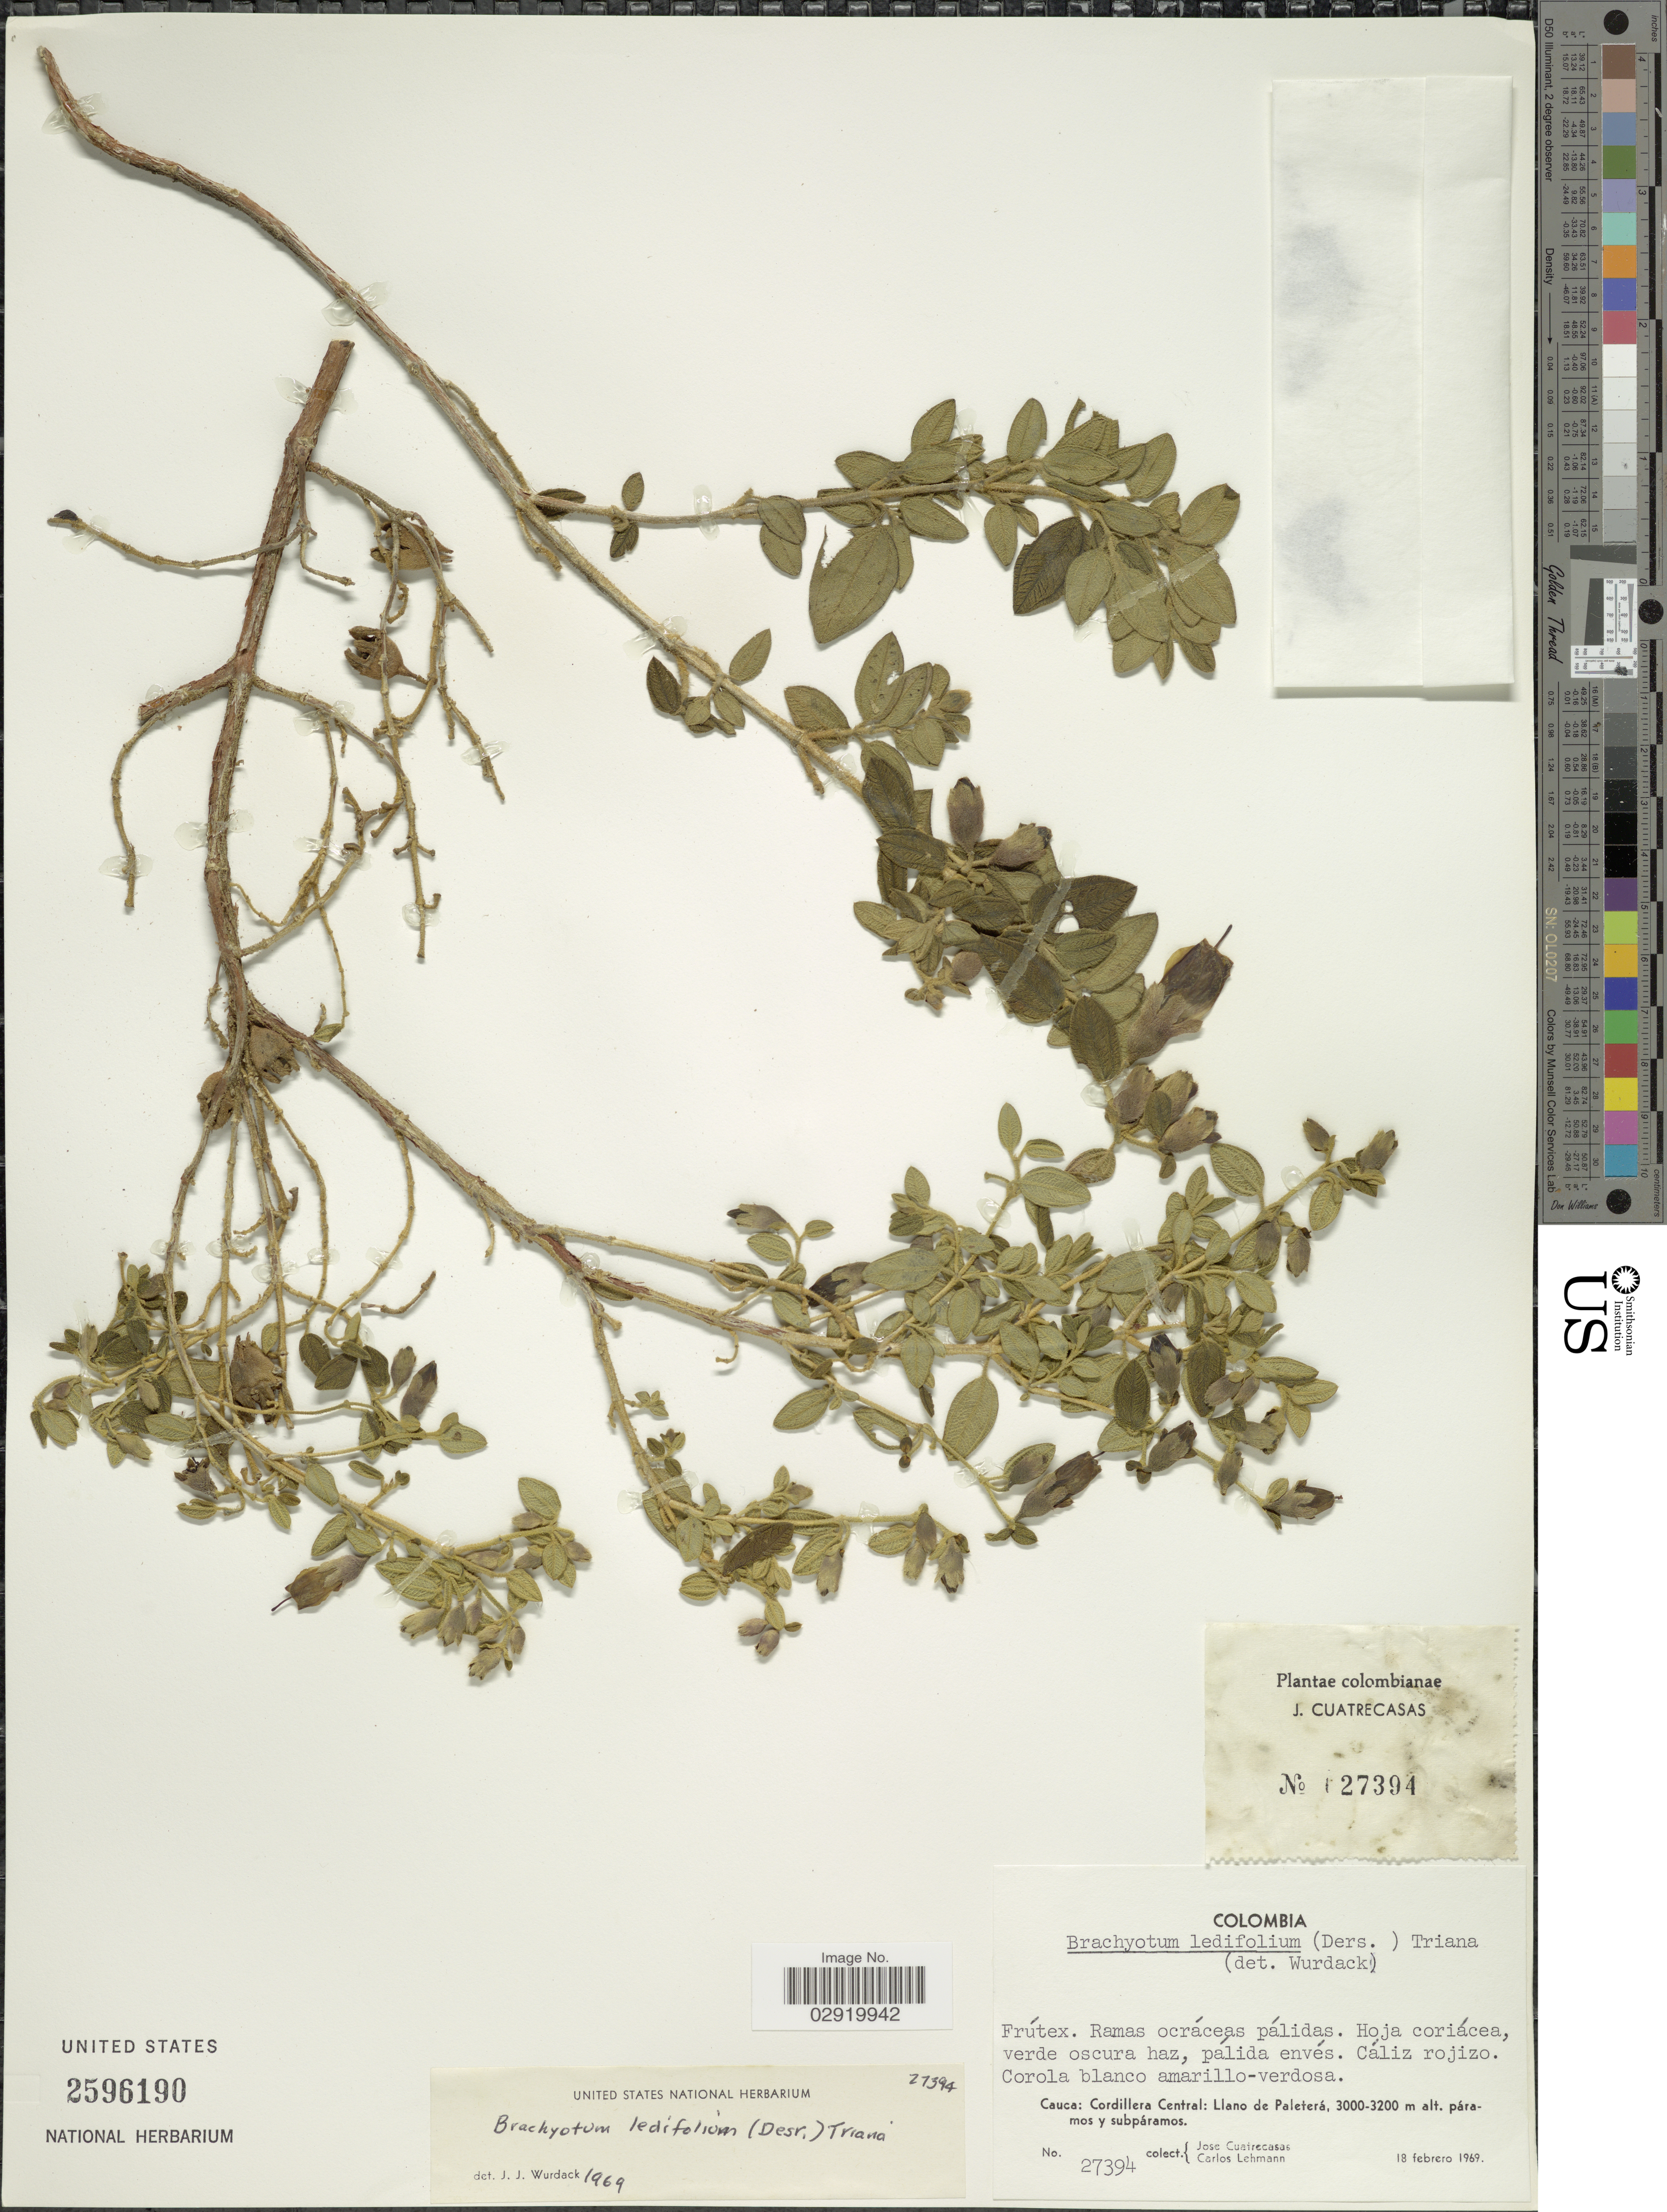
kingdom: Plantae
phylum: Tracheophyta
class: Magnoliopsida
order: Myrtales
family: Melastomataceae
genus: Brachyotum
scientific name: Brachyotum ledifolium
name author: (Desr.) Triana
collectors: J. Cuatrecasas & C. Lehmann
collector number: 27394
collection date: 1969-02-18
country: Colombia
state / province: Cauca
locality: Corillera Central: Llano de Paleterá, páramos y subpáramos.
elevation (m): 3000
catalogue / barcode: US 2596190